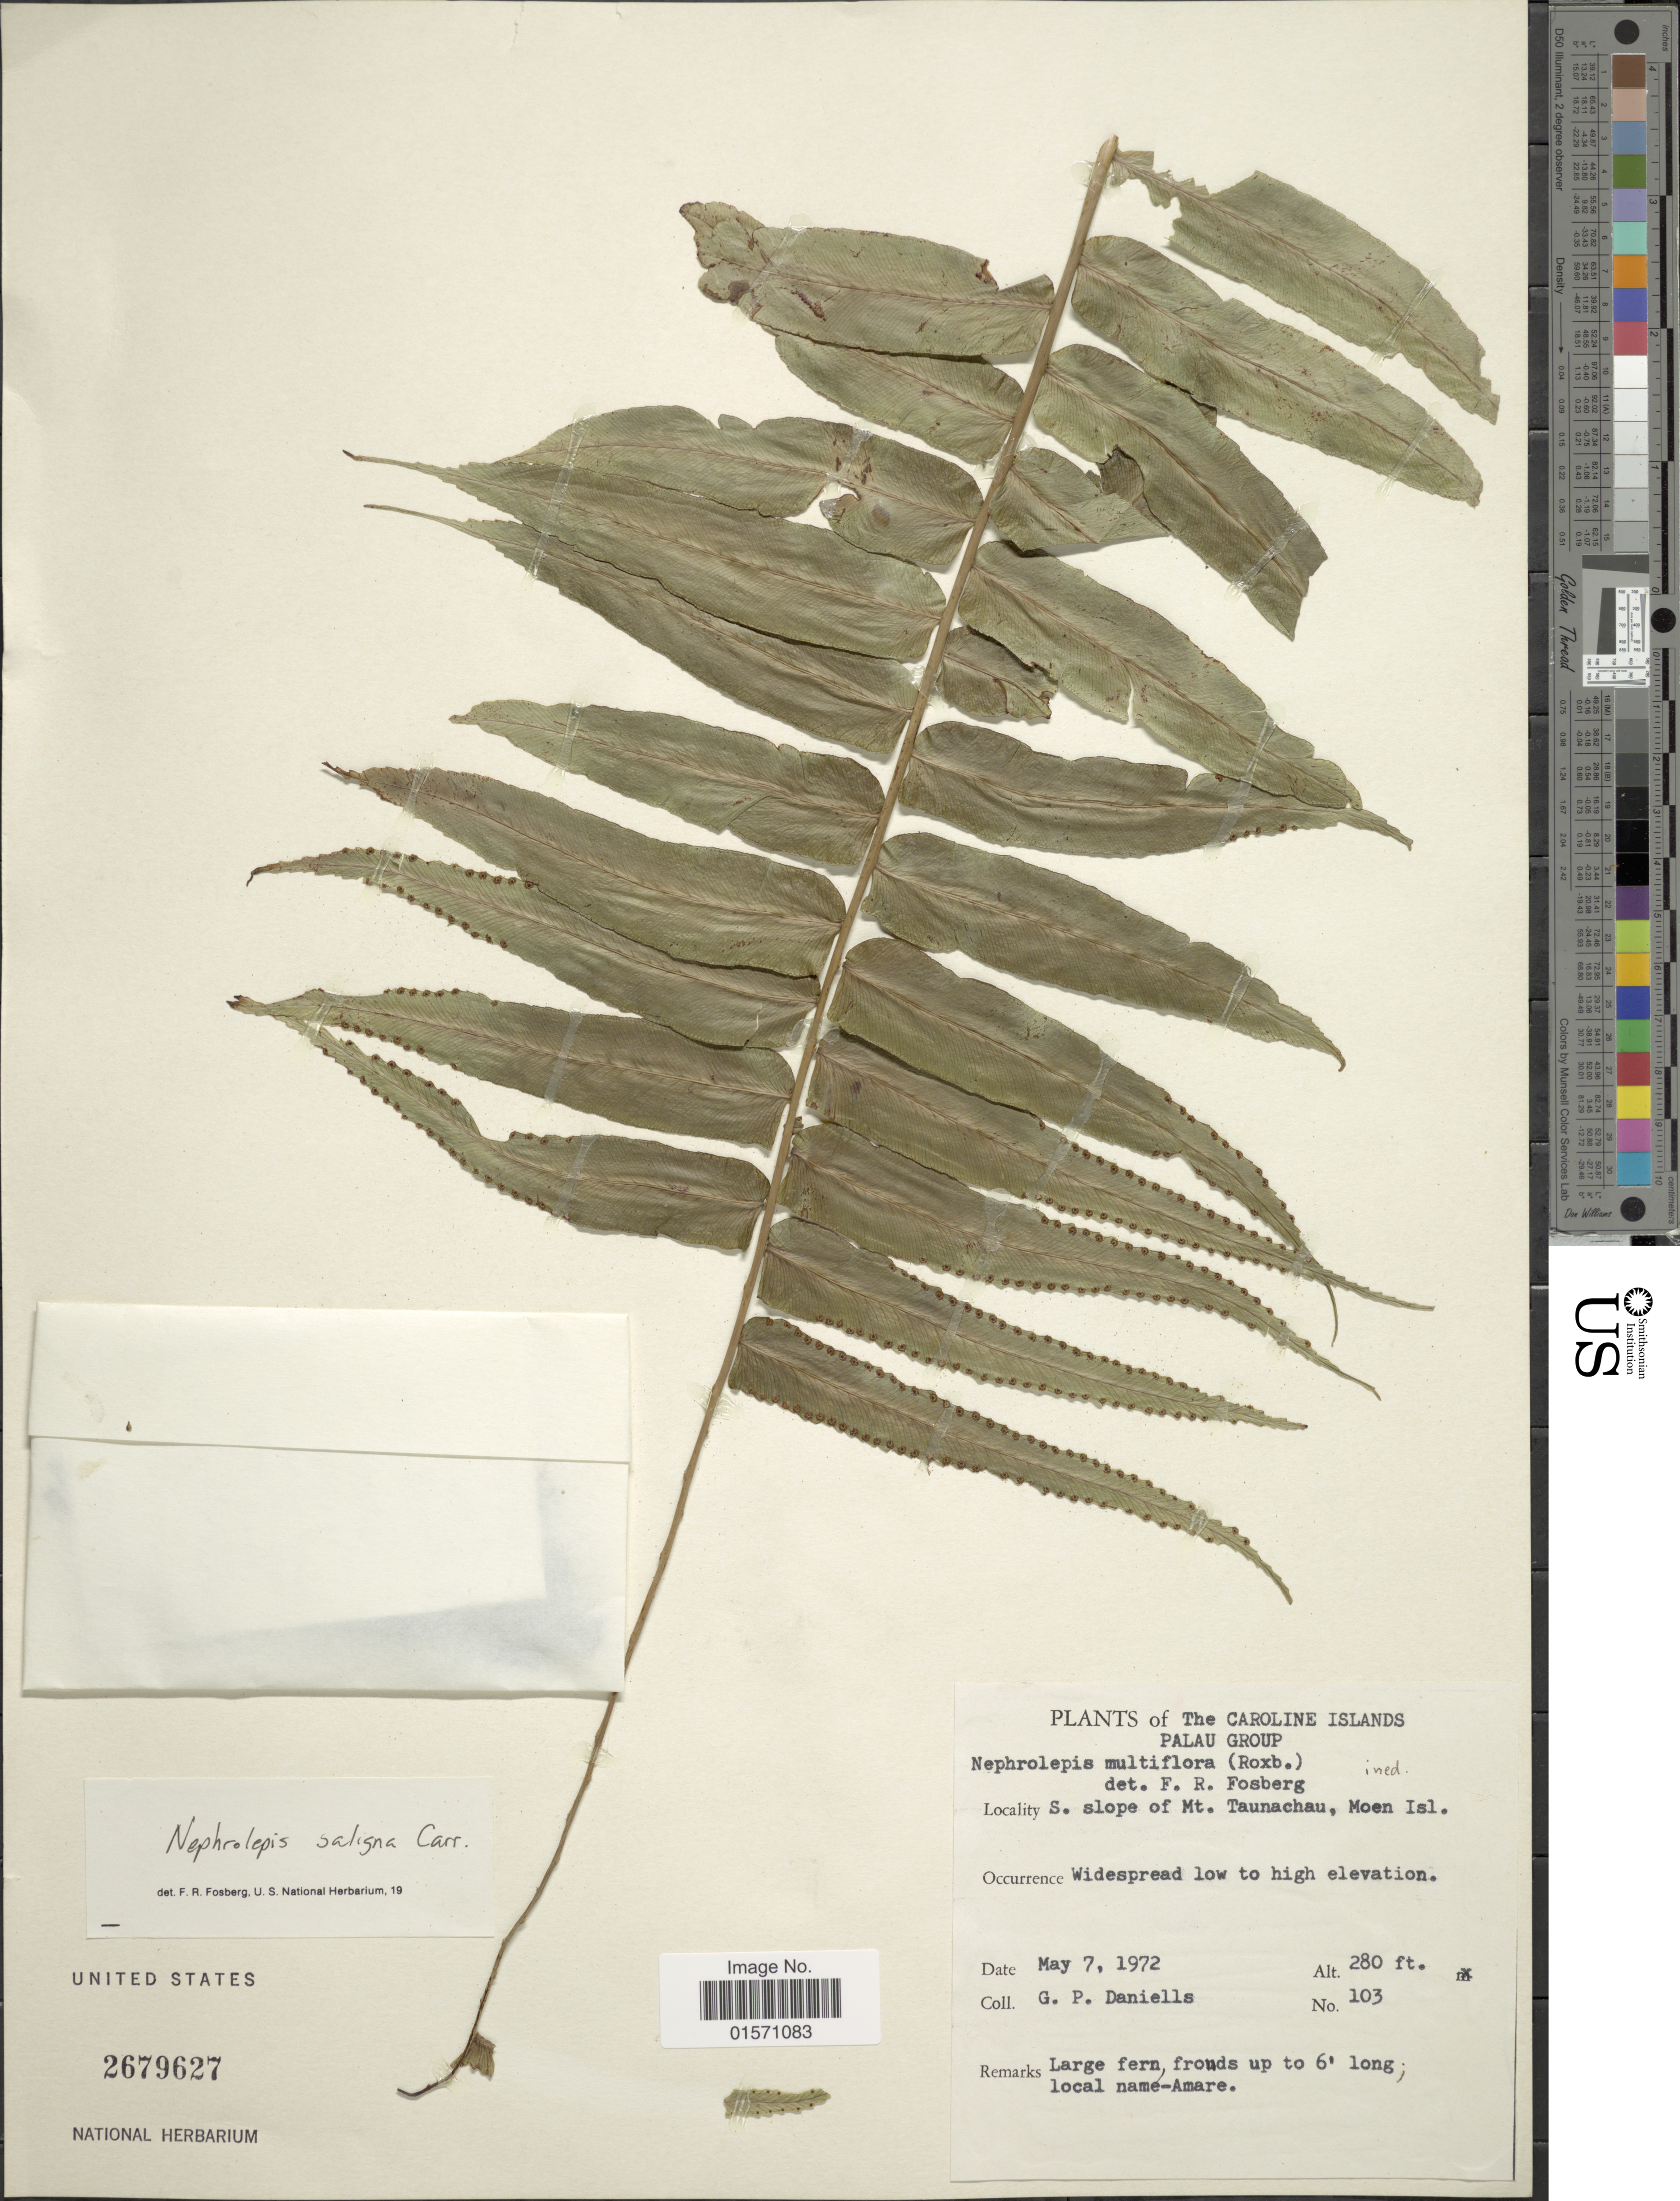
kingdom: Plantae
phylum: Tracheophyta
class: Polypodiopsida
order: Polypodiales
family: Nephrolepidaceae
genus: Nephrolepis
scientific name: Nephrolepis saligna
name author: Cav.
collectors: G. Daniells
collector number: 103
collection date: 1972-05-07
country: Micronesia, Federated States of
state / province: Truk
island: Moen [Wono]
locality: Caroline Islands, Palau group, S. slope of Mt. Taunachau, Moen isl.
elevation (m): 85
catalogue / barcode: US 2679627